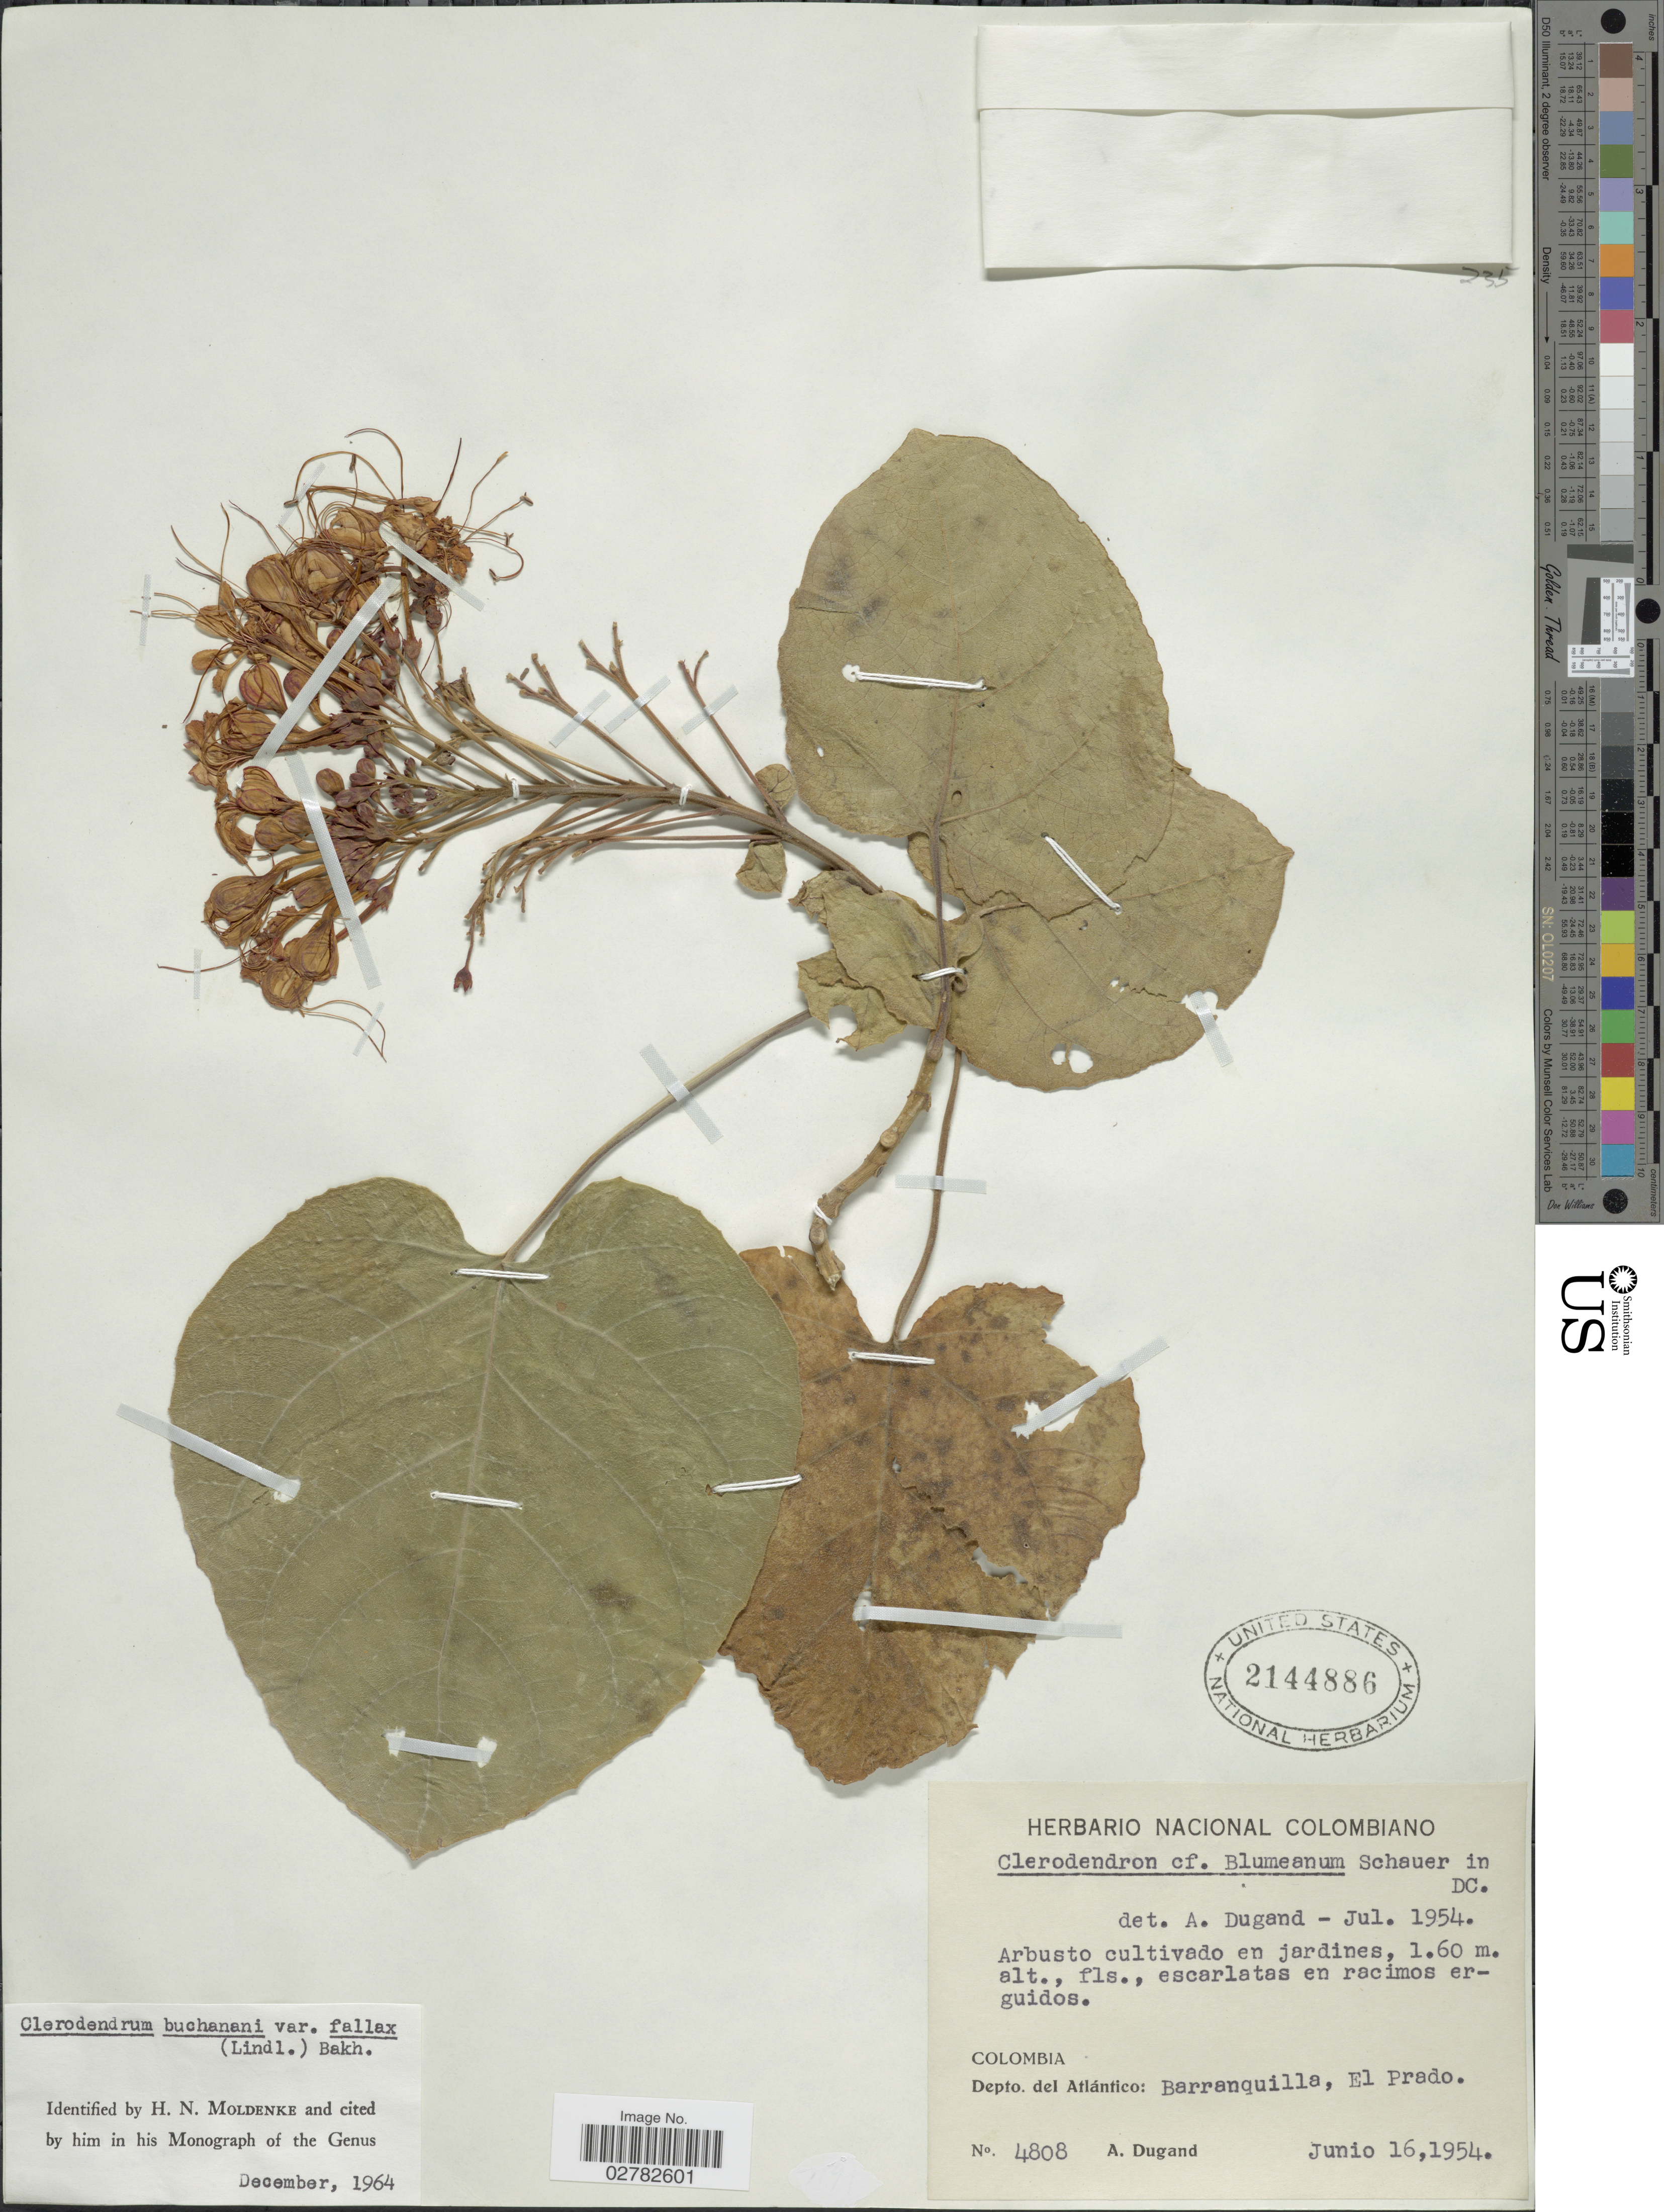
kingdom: Plantae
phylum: Tracheophyta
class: Magnoliopsida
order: Lamiales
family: Lamiaceae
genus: Clerodendrum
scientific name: Clerodendrum buchananii var. fallax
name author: (Lindl.) Bakh.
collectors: A. Dugand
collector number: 4808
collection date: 1954-06-16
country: Colombia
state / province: Atlántico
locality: Depto. del Atlántico: Barranquilla, El Prado.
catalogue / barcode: US 2144886